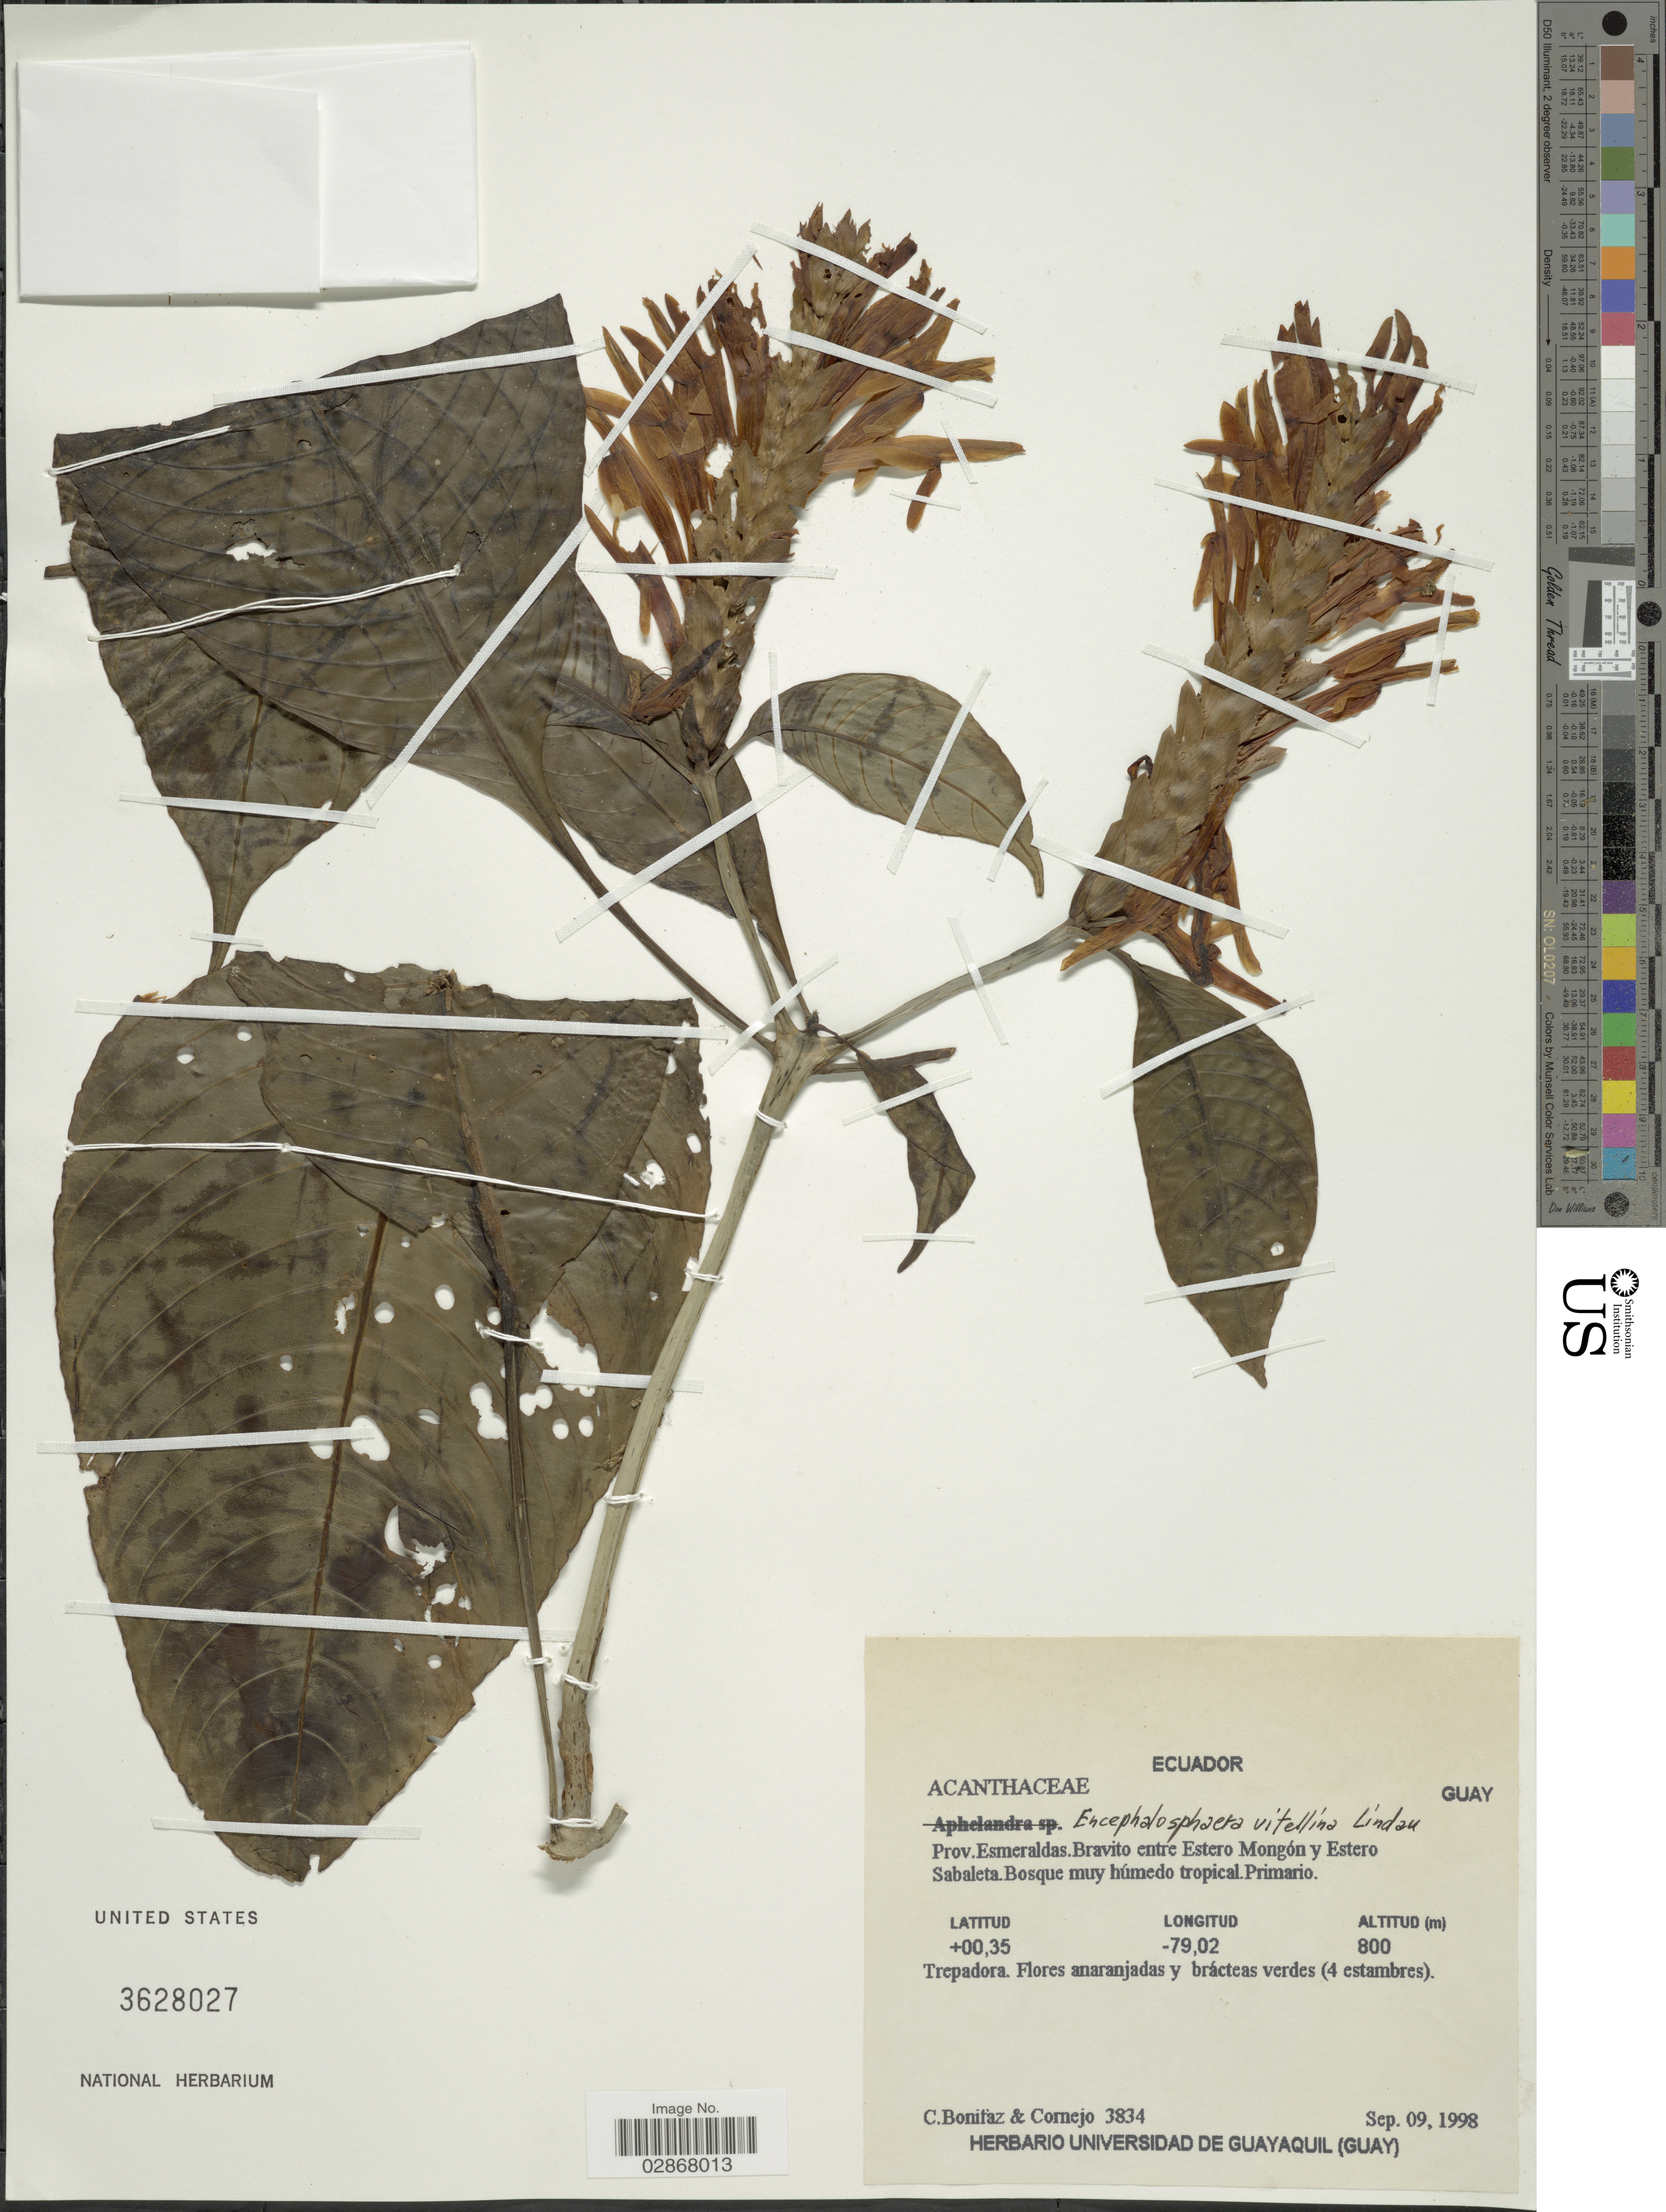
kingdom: Plantae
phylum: Tracheophyta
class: Magnoliopsida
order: Lamiales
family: Acanthaceae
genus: Encephalosphaera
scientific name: Encephalosphaera vitellina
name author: Lindau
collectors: C. Bonitáz & Cornejo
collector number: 3834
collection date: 1998-09-09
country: Ecuador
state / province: Esmeraldas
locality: Bravito entre Estero Mongón y Estero Sabaleta.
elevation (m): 800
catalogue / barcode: US 3628027